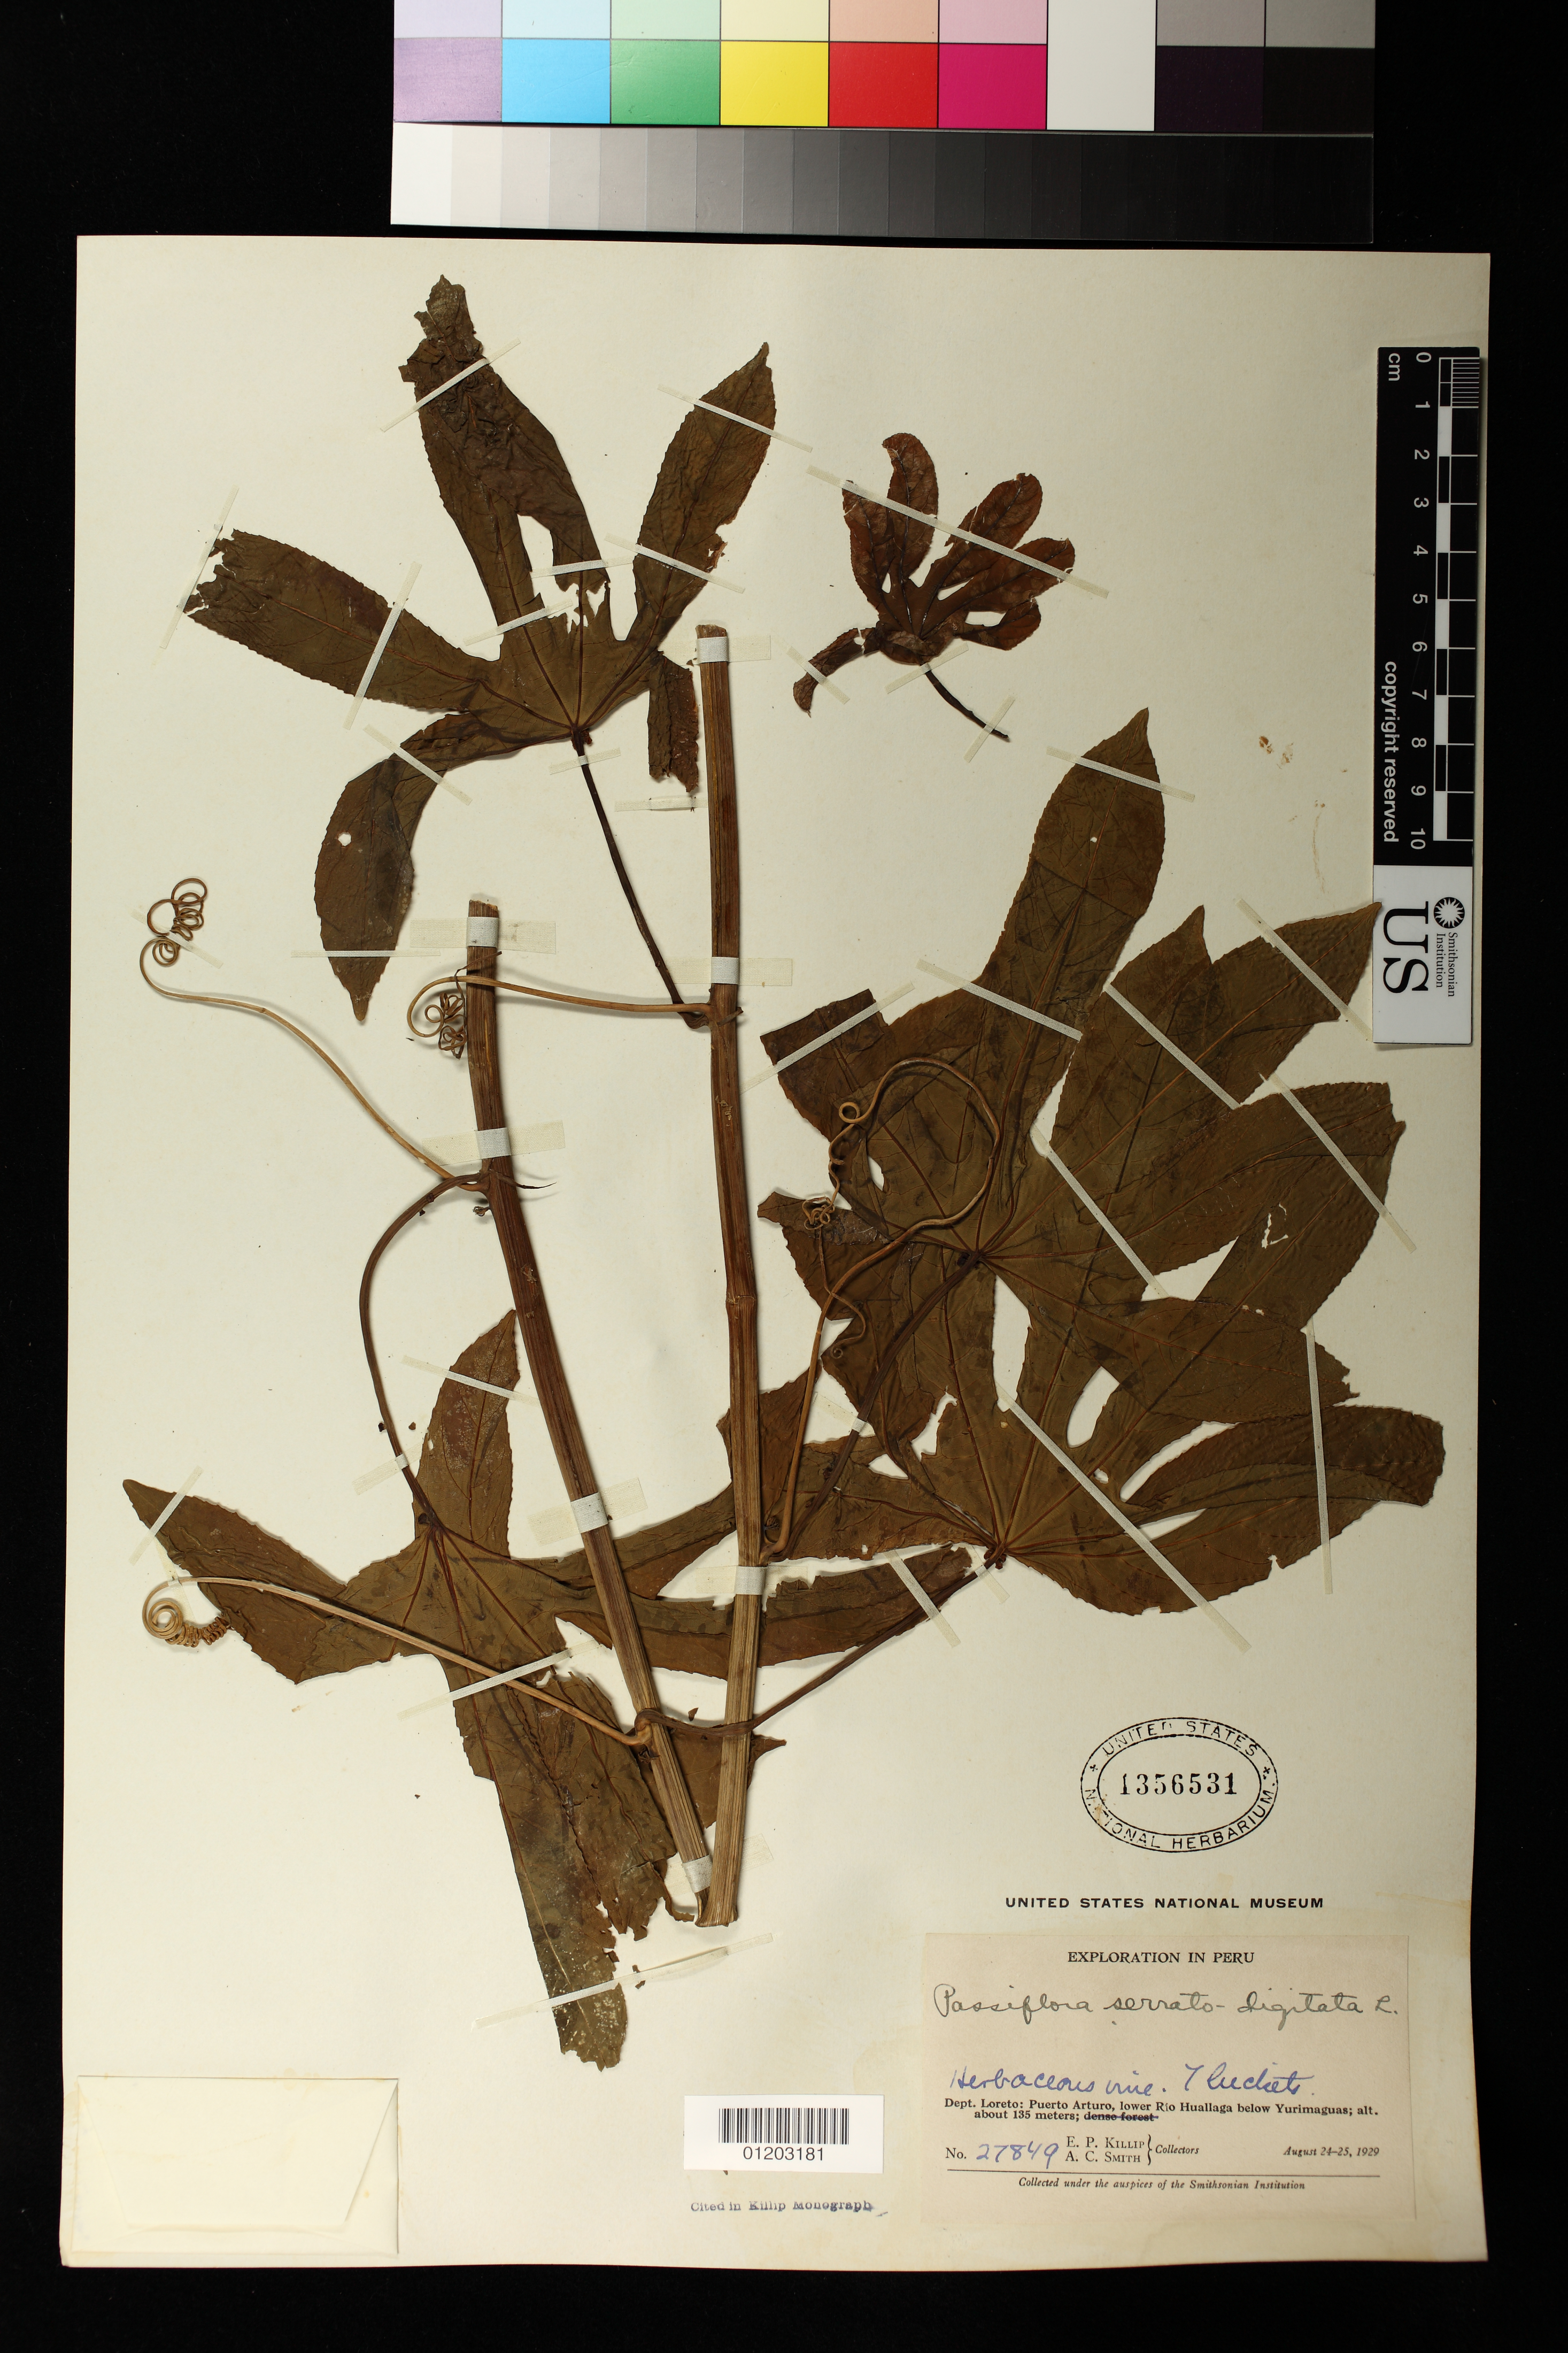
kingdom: Plantae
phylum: Tracheophyta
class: Magnoliopsida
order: Malpighiales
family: Passifloraceae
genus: Passiflora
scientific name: Passiflora serratodigitata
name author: L.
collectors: E. P. Killip & A. C. Smith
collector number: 27849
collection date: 1929-08-24/1949-08-25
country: Peru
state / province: Loreto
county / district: Alto Amazonas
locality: Puerto Arturo, lower Rio Huallaga, Yurimaguas.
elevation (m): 135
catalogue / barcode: US 1356531